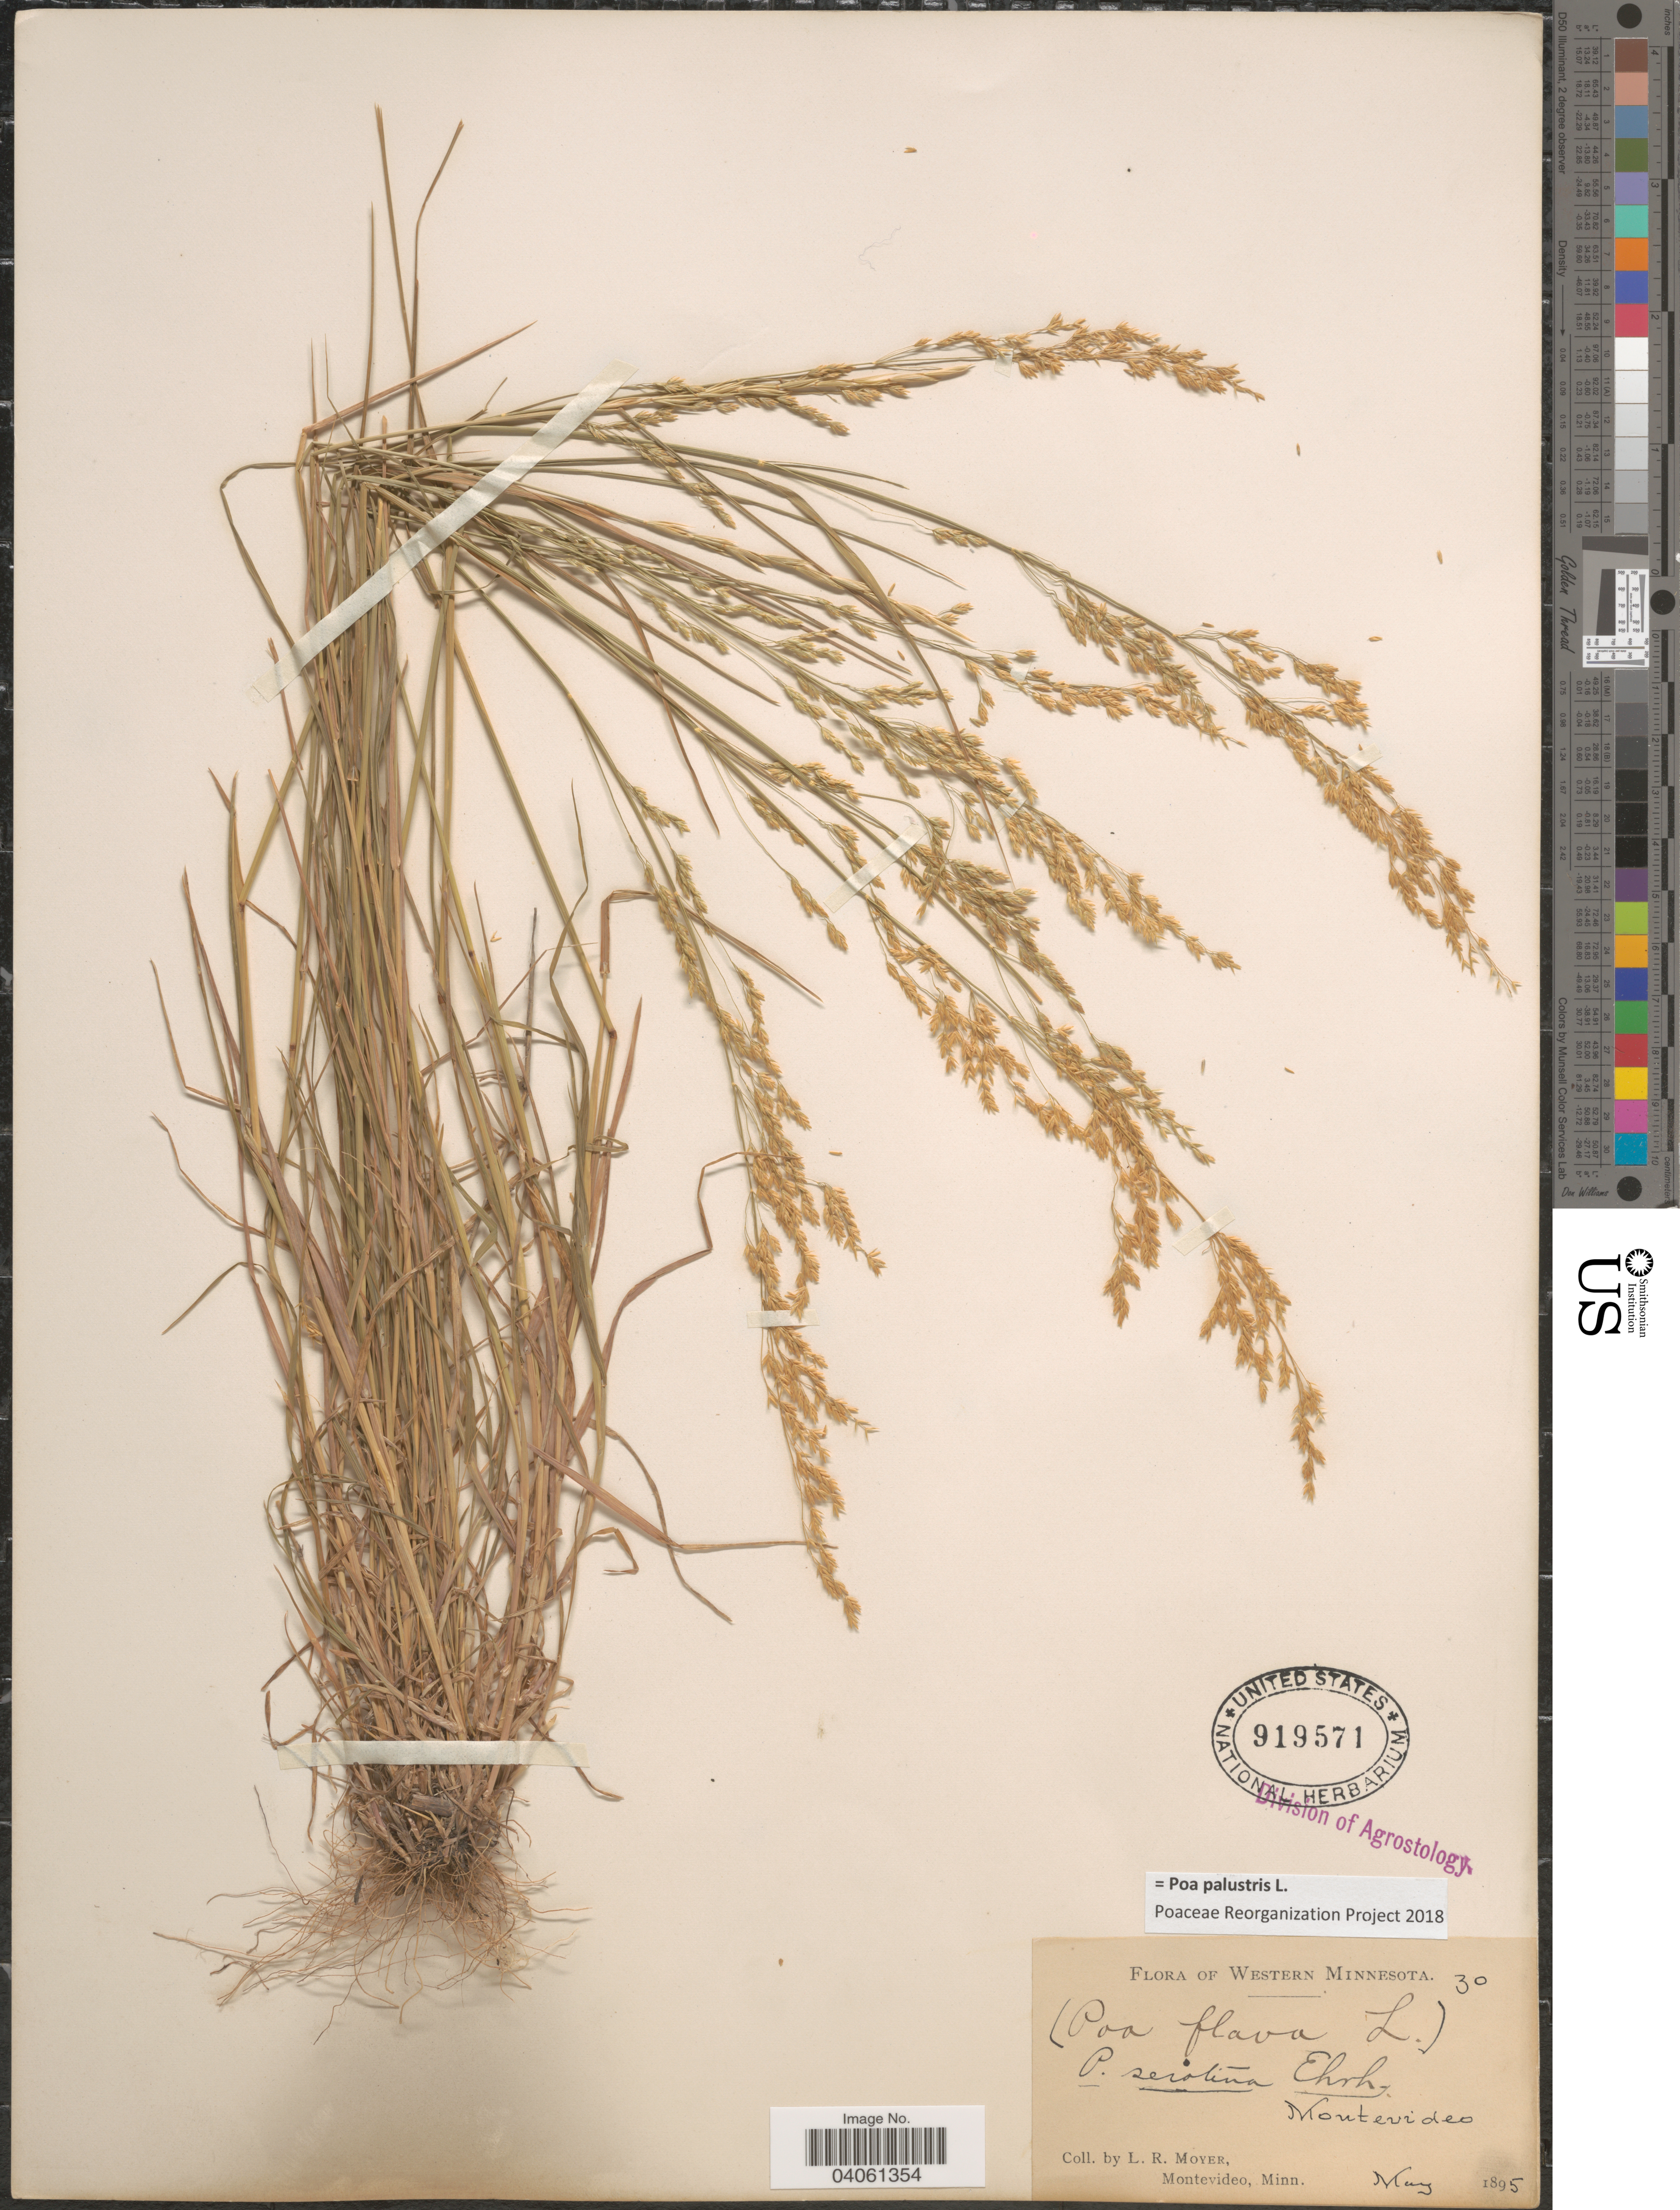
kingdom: Plantae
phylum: Tracheophyta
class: Liliopsida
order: Poales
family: Poaceae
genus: Poa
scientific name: Poa palustris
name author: L.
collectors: L. Moyer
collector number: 30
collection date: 1895-05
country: United States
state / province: Minnesota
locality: Western Minnesota. Montevideo.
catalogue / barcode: US 919571